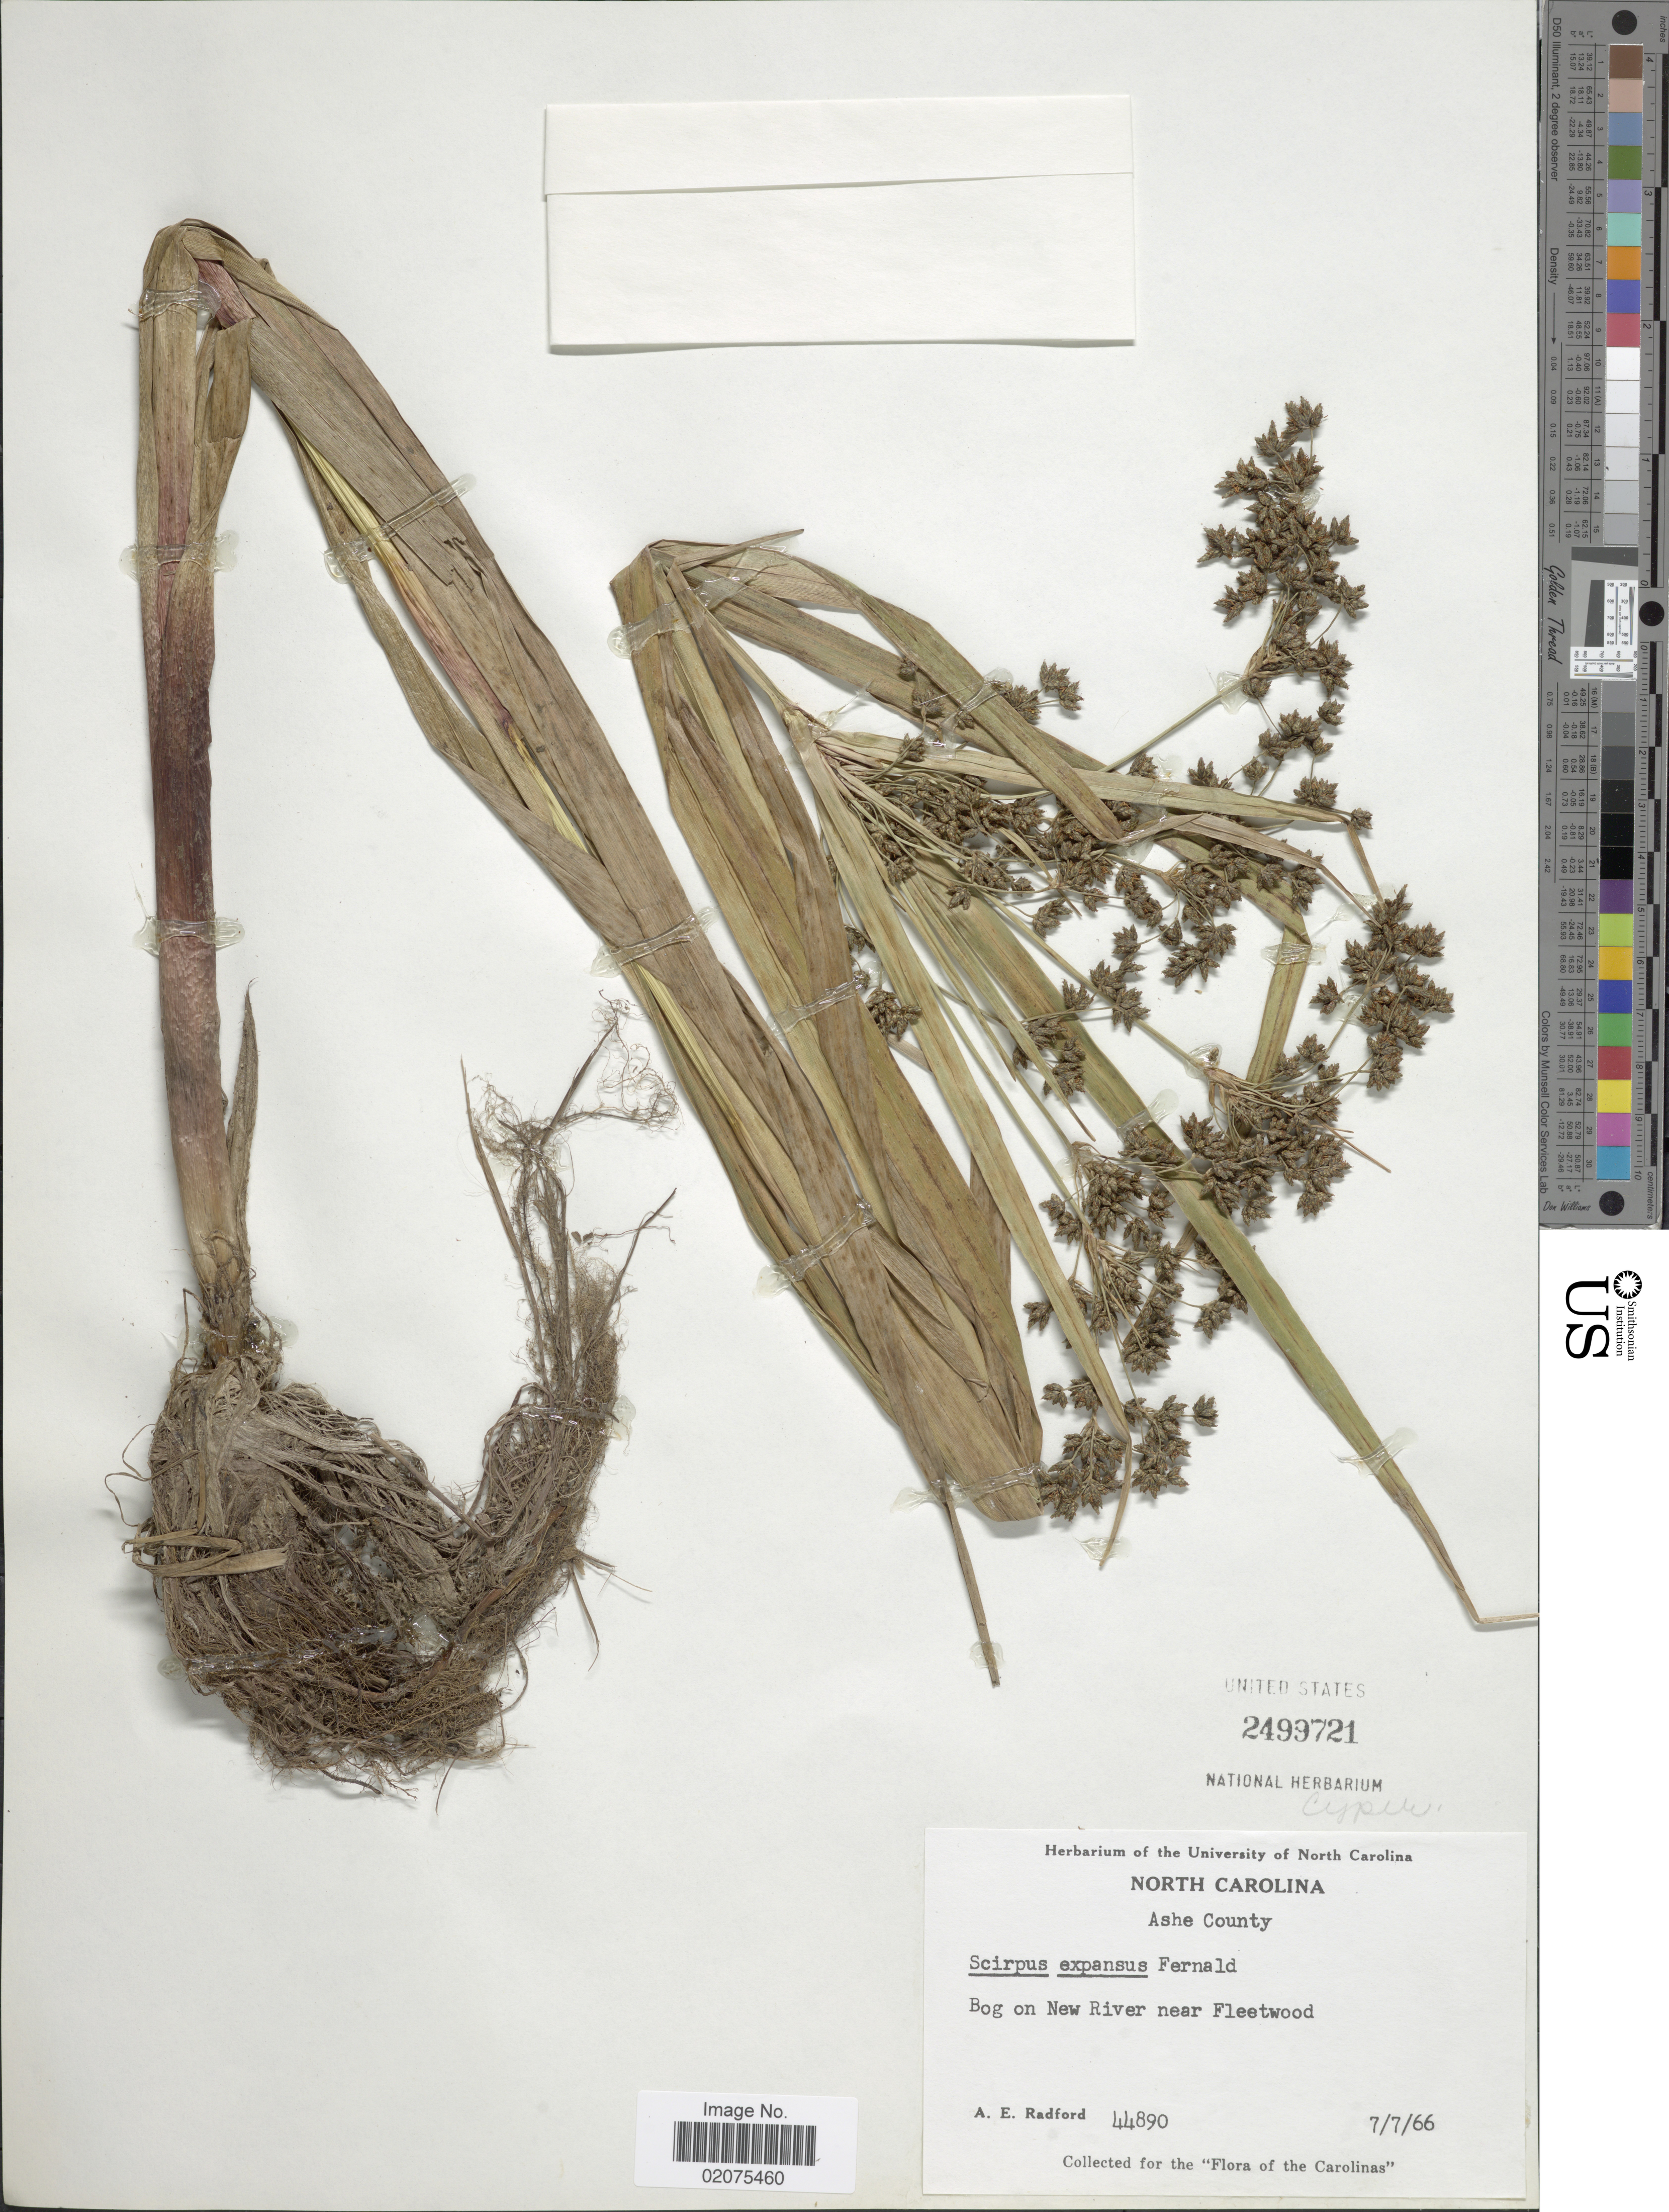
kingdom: Plantae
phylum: Tracheophyta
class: Liliopsida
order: Poales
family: Cyperaceae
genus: Scirpus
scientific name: Scirpus expansus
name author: Fernald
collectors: A. E. Radford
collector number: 44890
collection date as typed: Transcribed d/m/y: 7/7/66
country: United States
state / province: North Carolina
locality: Ashe County. Bog on New River near Fleetwood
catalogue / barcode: US 2499721